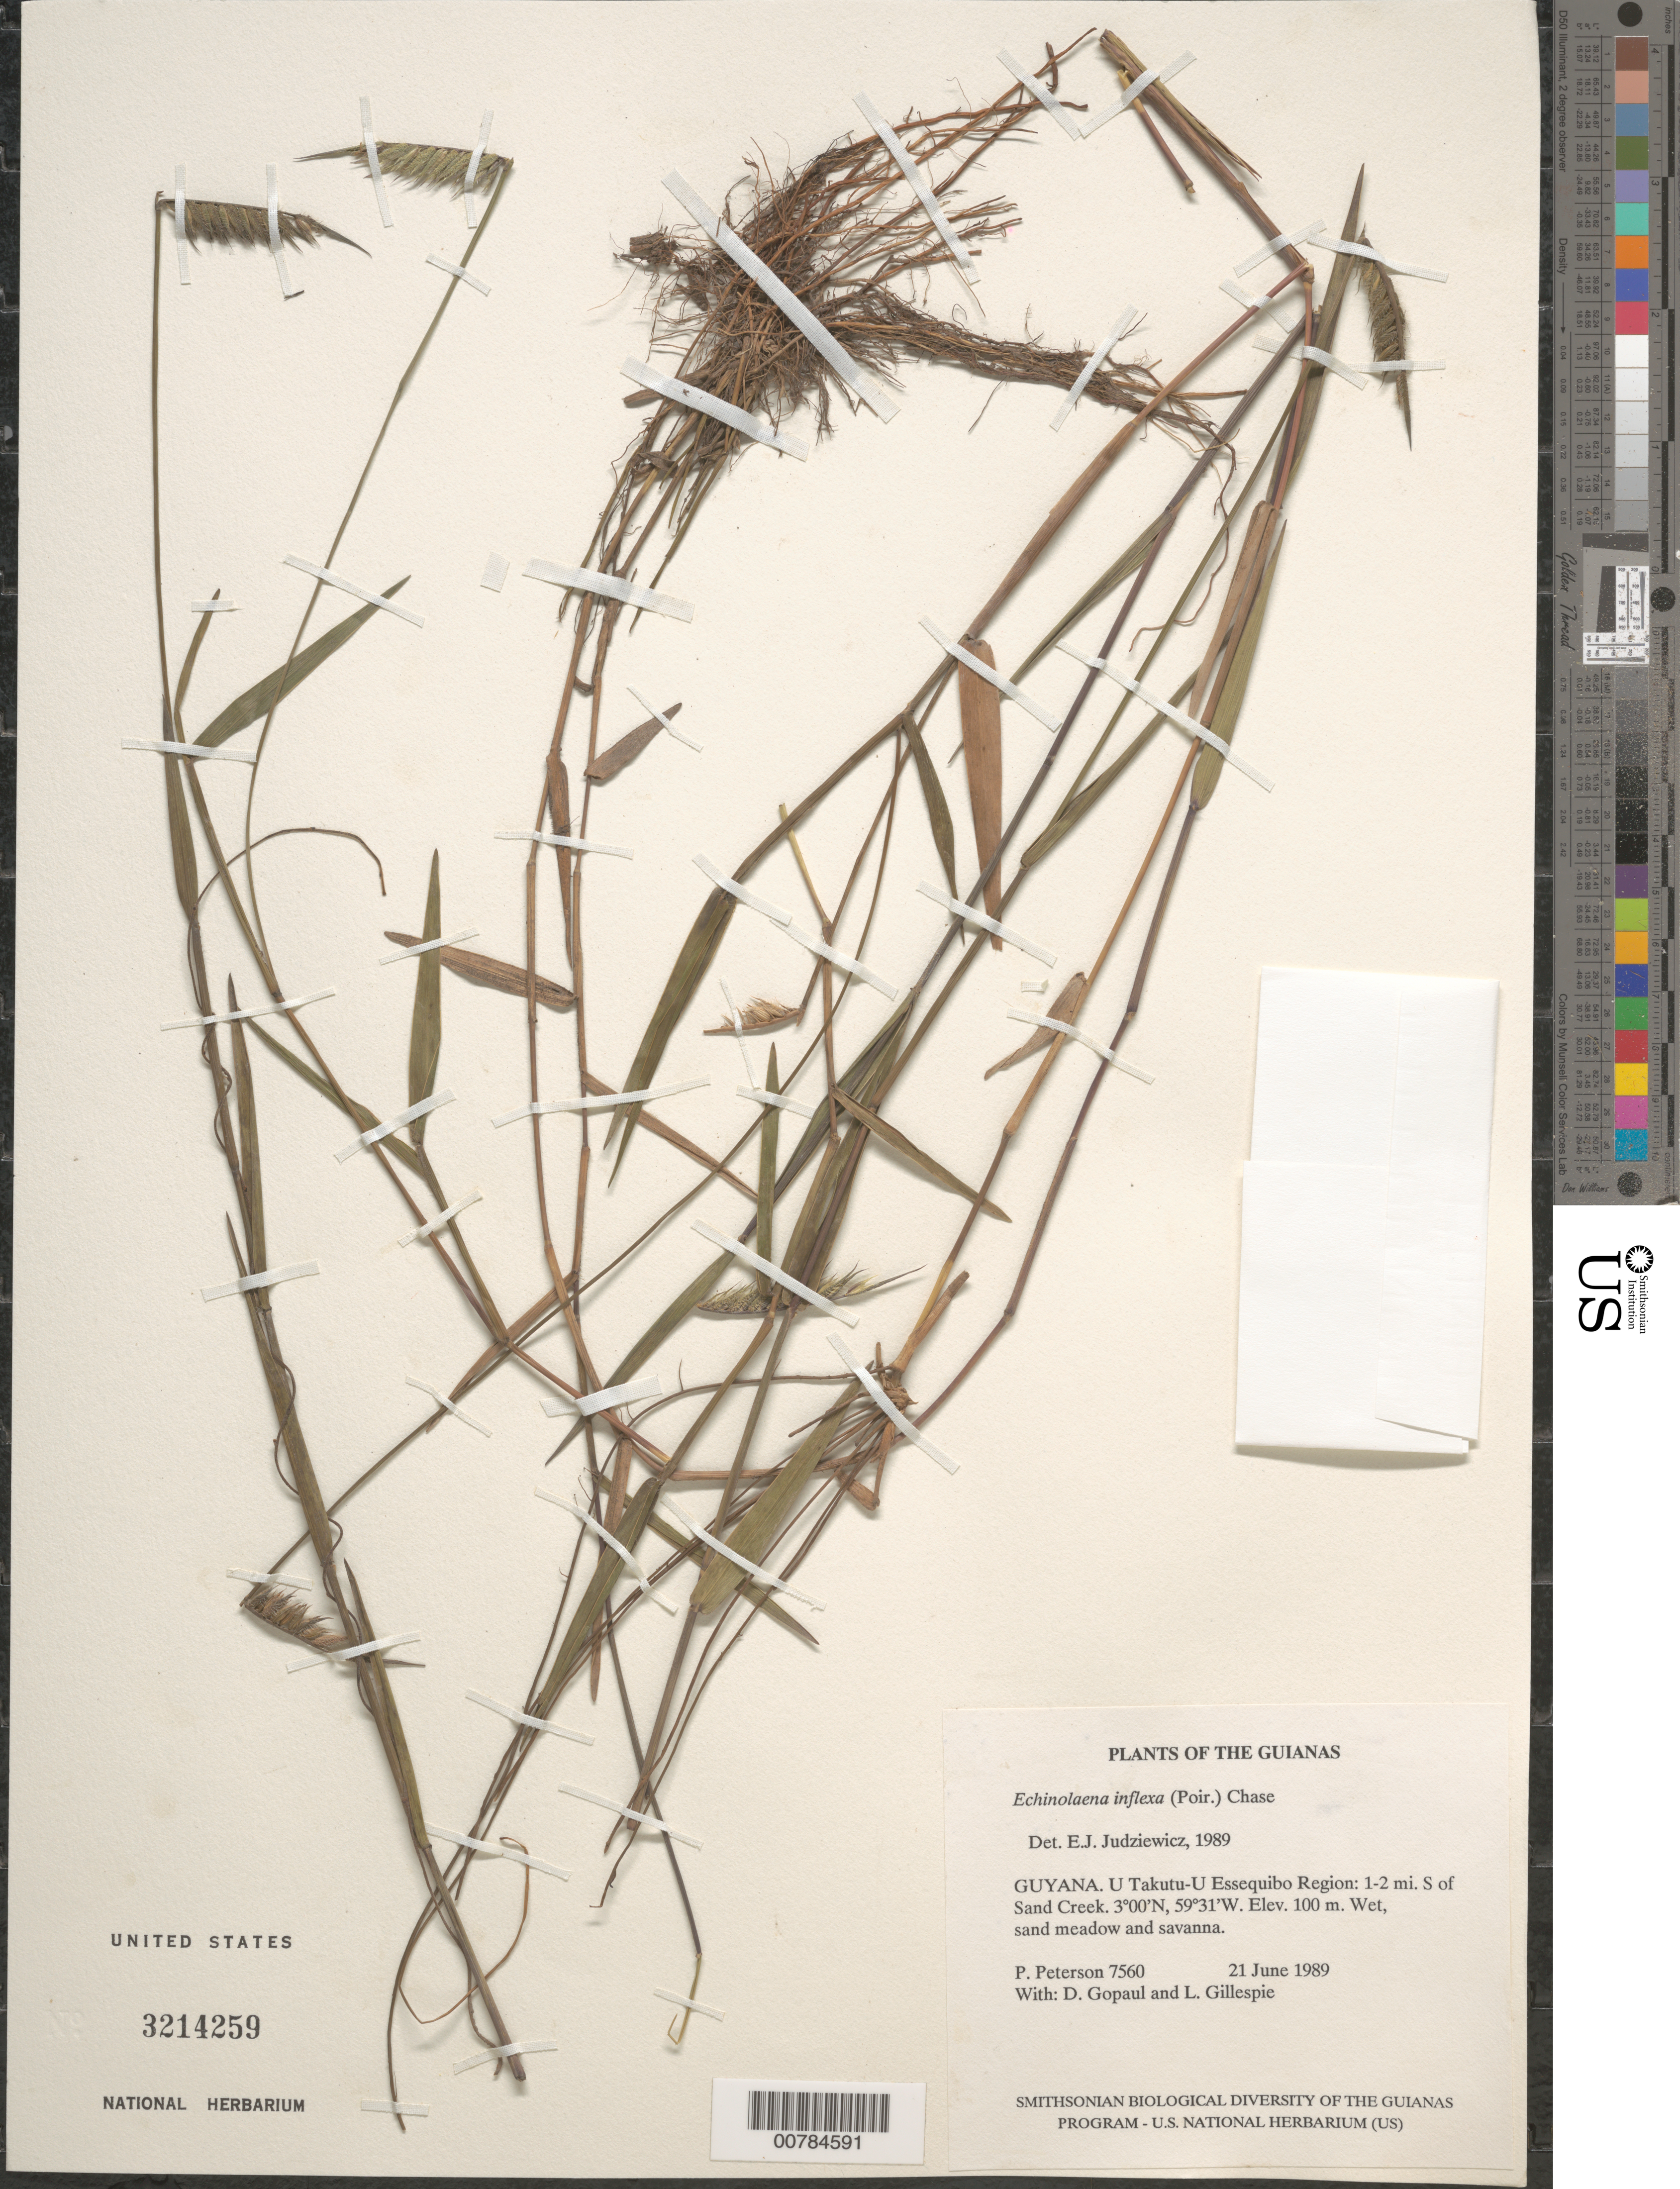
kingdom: Plantae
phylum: Tracheophyta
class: Liliopsida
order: Poales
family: Poaceae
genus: Echinolaena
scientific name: Echinolaena inflexa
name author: (Poir.) Chase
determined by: Judziewicz, E. J.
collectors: P. M. Peterson, D. Gopaul & L. J. Gillespie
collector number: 7560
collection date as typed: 21 June 1989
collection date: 1989-06-21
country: Guyana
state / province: U. Takutu-U. Essequibo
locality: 1-2 mi. S of Sand Creek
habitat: Wet, sand meadow and savanna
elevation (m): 100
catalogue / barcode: US 3214259